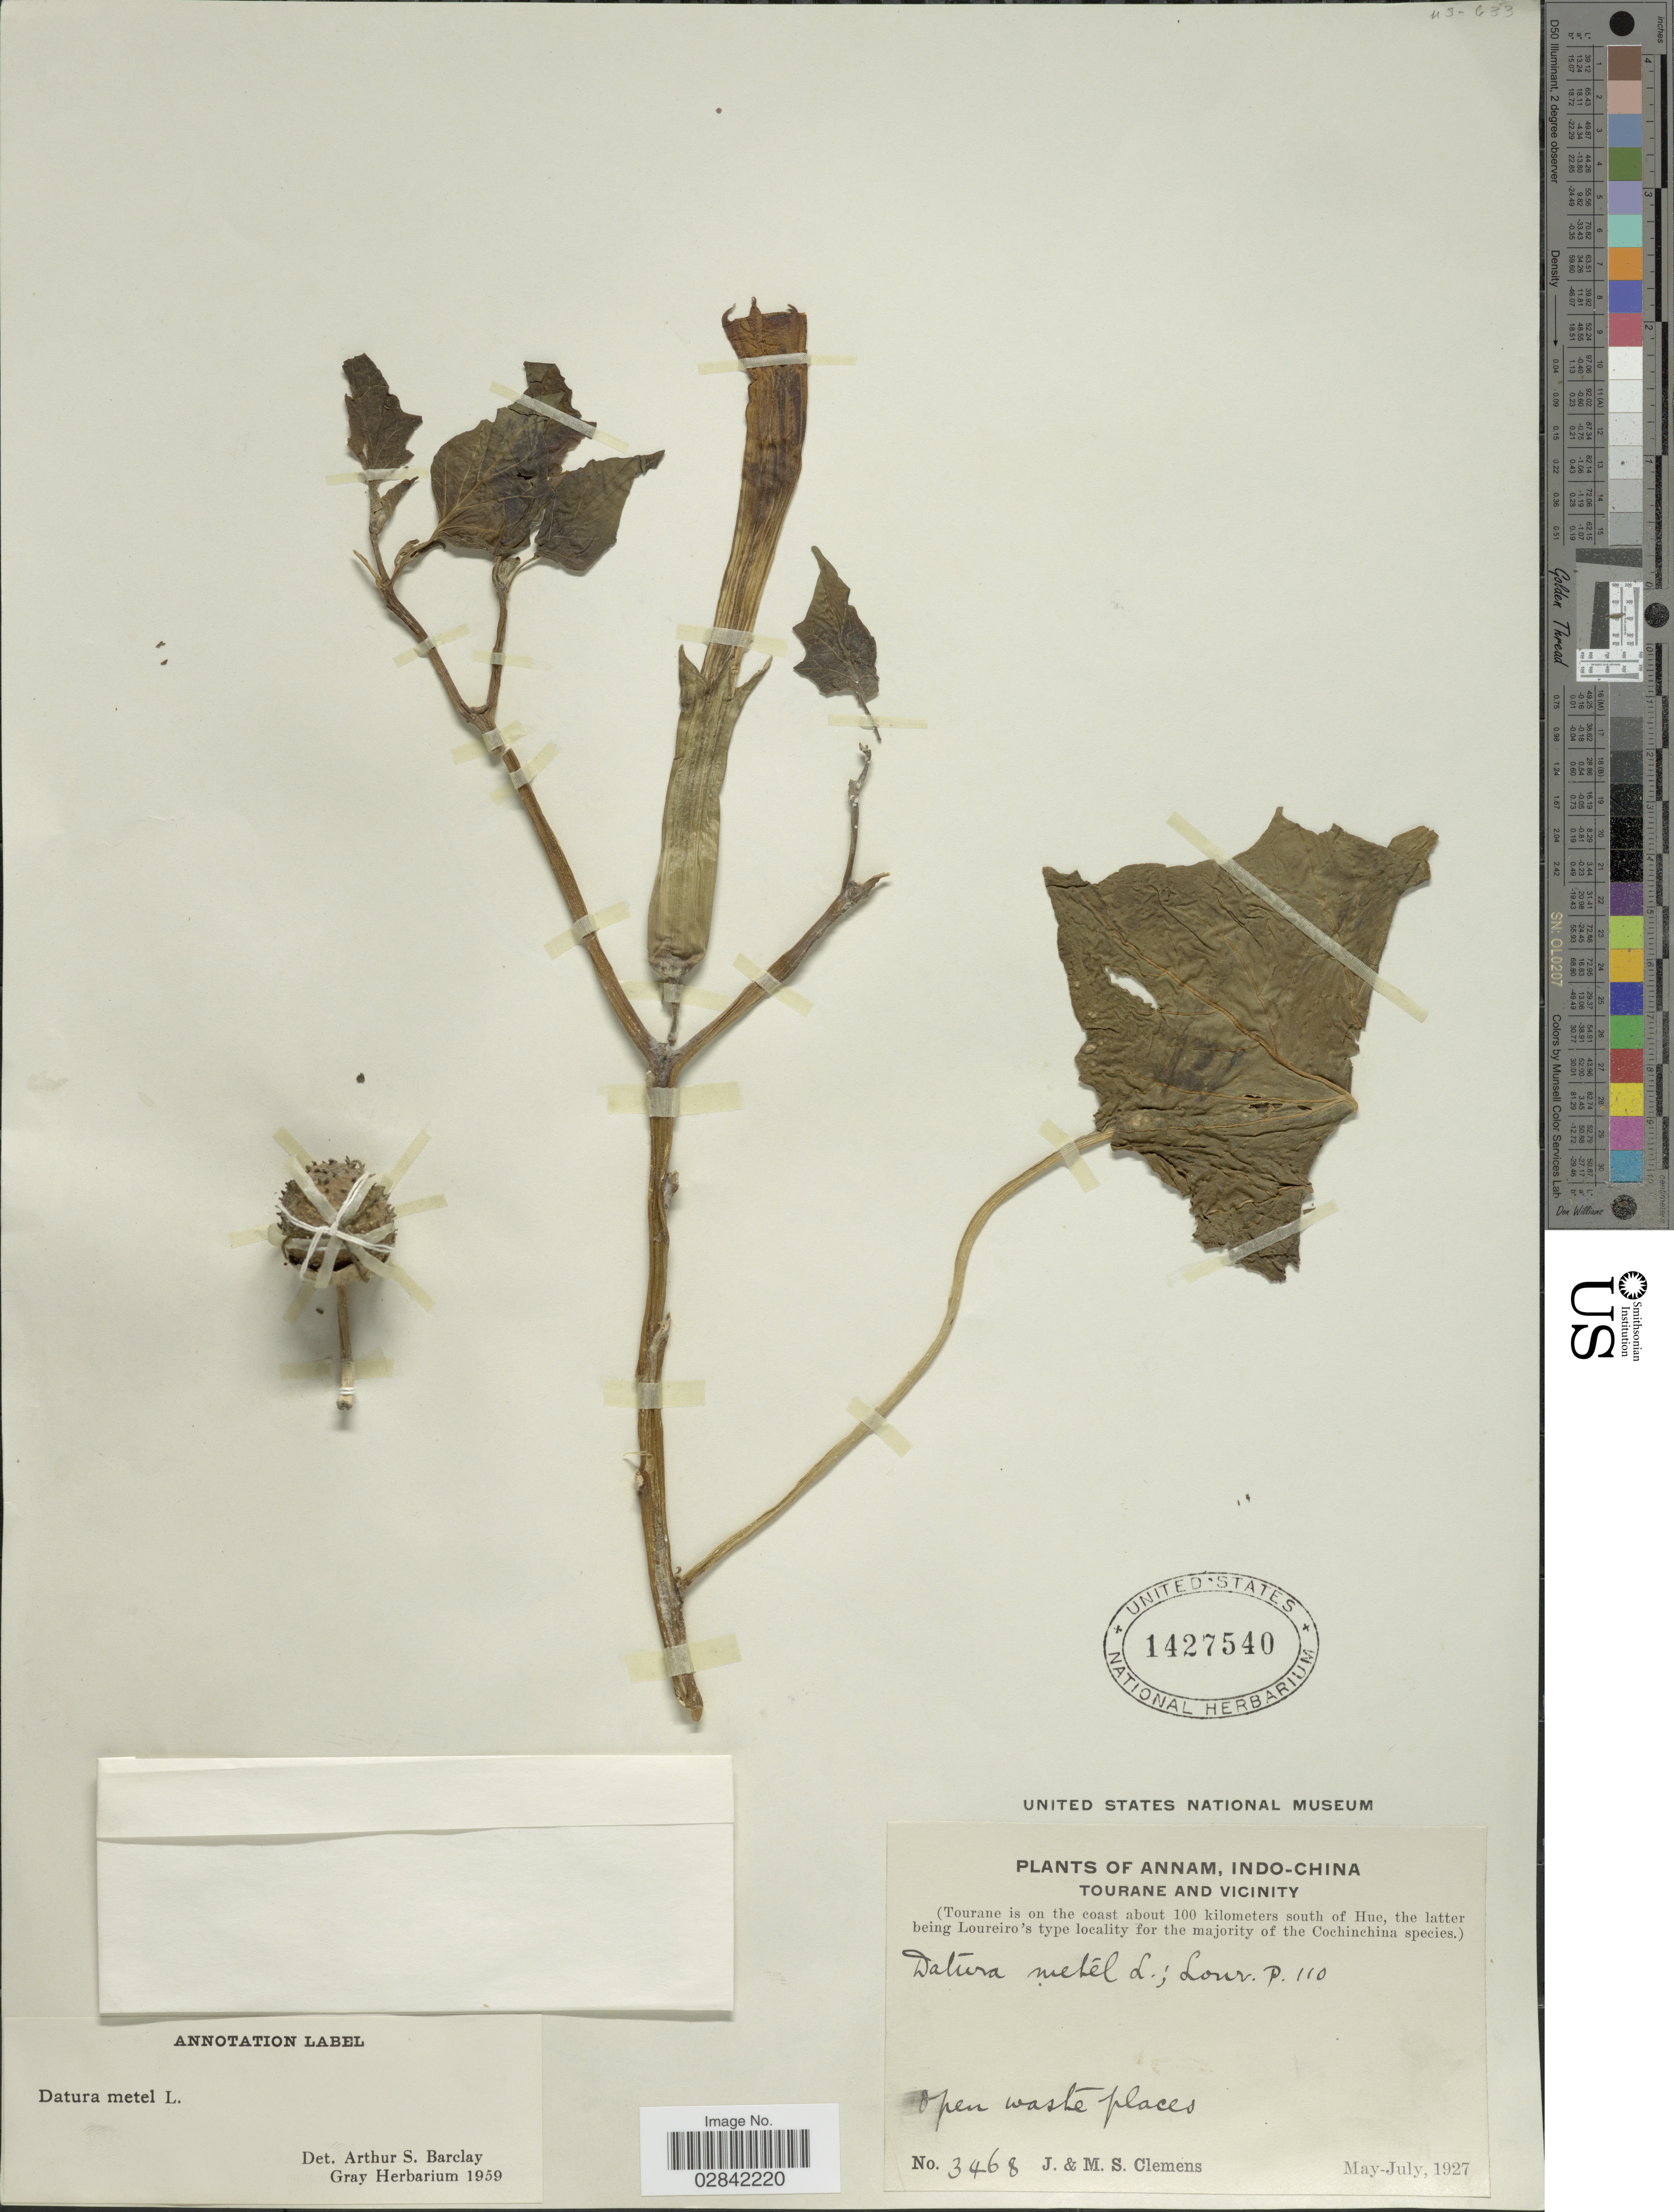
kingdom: Plantae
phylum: Tracheophyta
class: Magnoliopsida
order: Solanales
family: Solanaceae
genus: Datura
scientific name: Datura metel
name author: L.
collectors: J. Clemens & M. S. Clemens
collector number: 3468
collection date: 1927-05/1927-07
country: Vietnam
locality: Annam, Indo-China, Tourane and Vicinity, (Tourane is on the coast about 100 kilometers south of Hue.), Open waste places.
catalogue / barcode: US 1427540